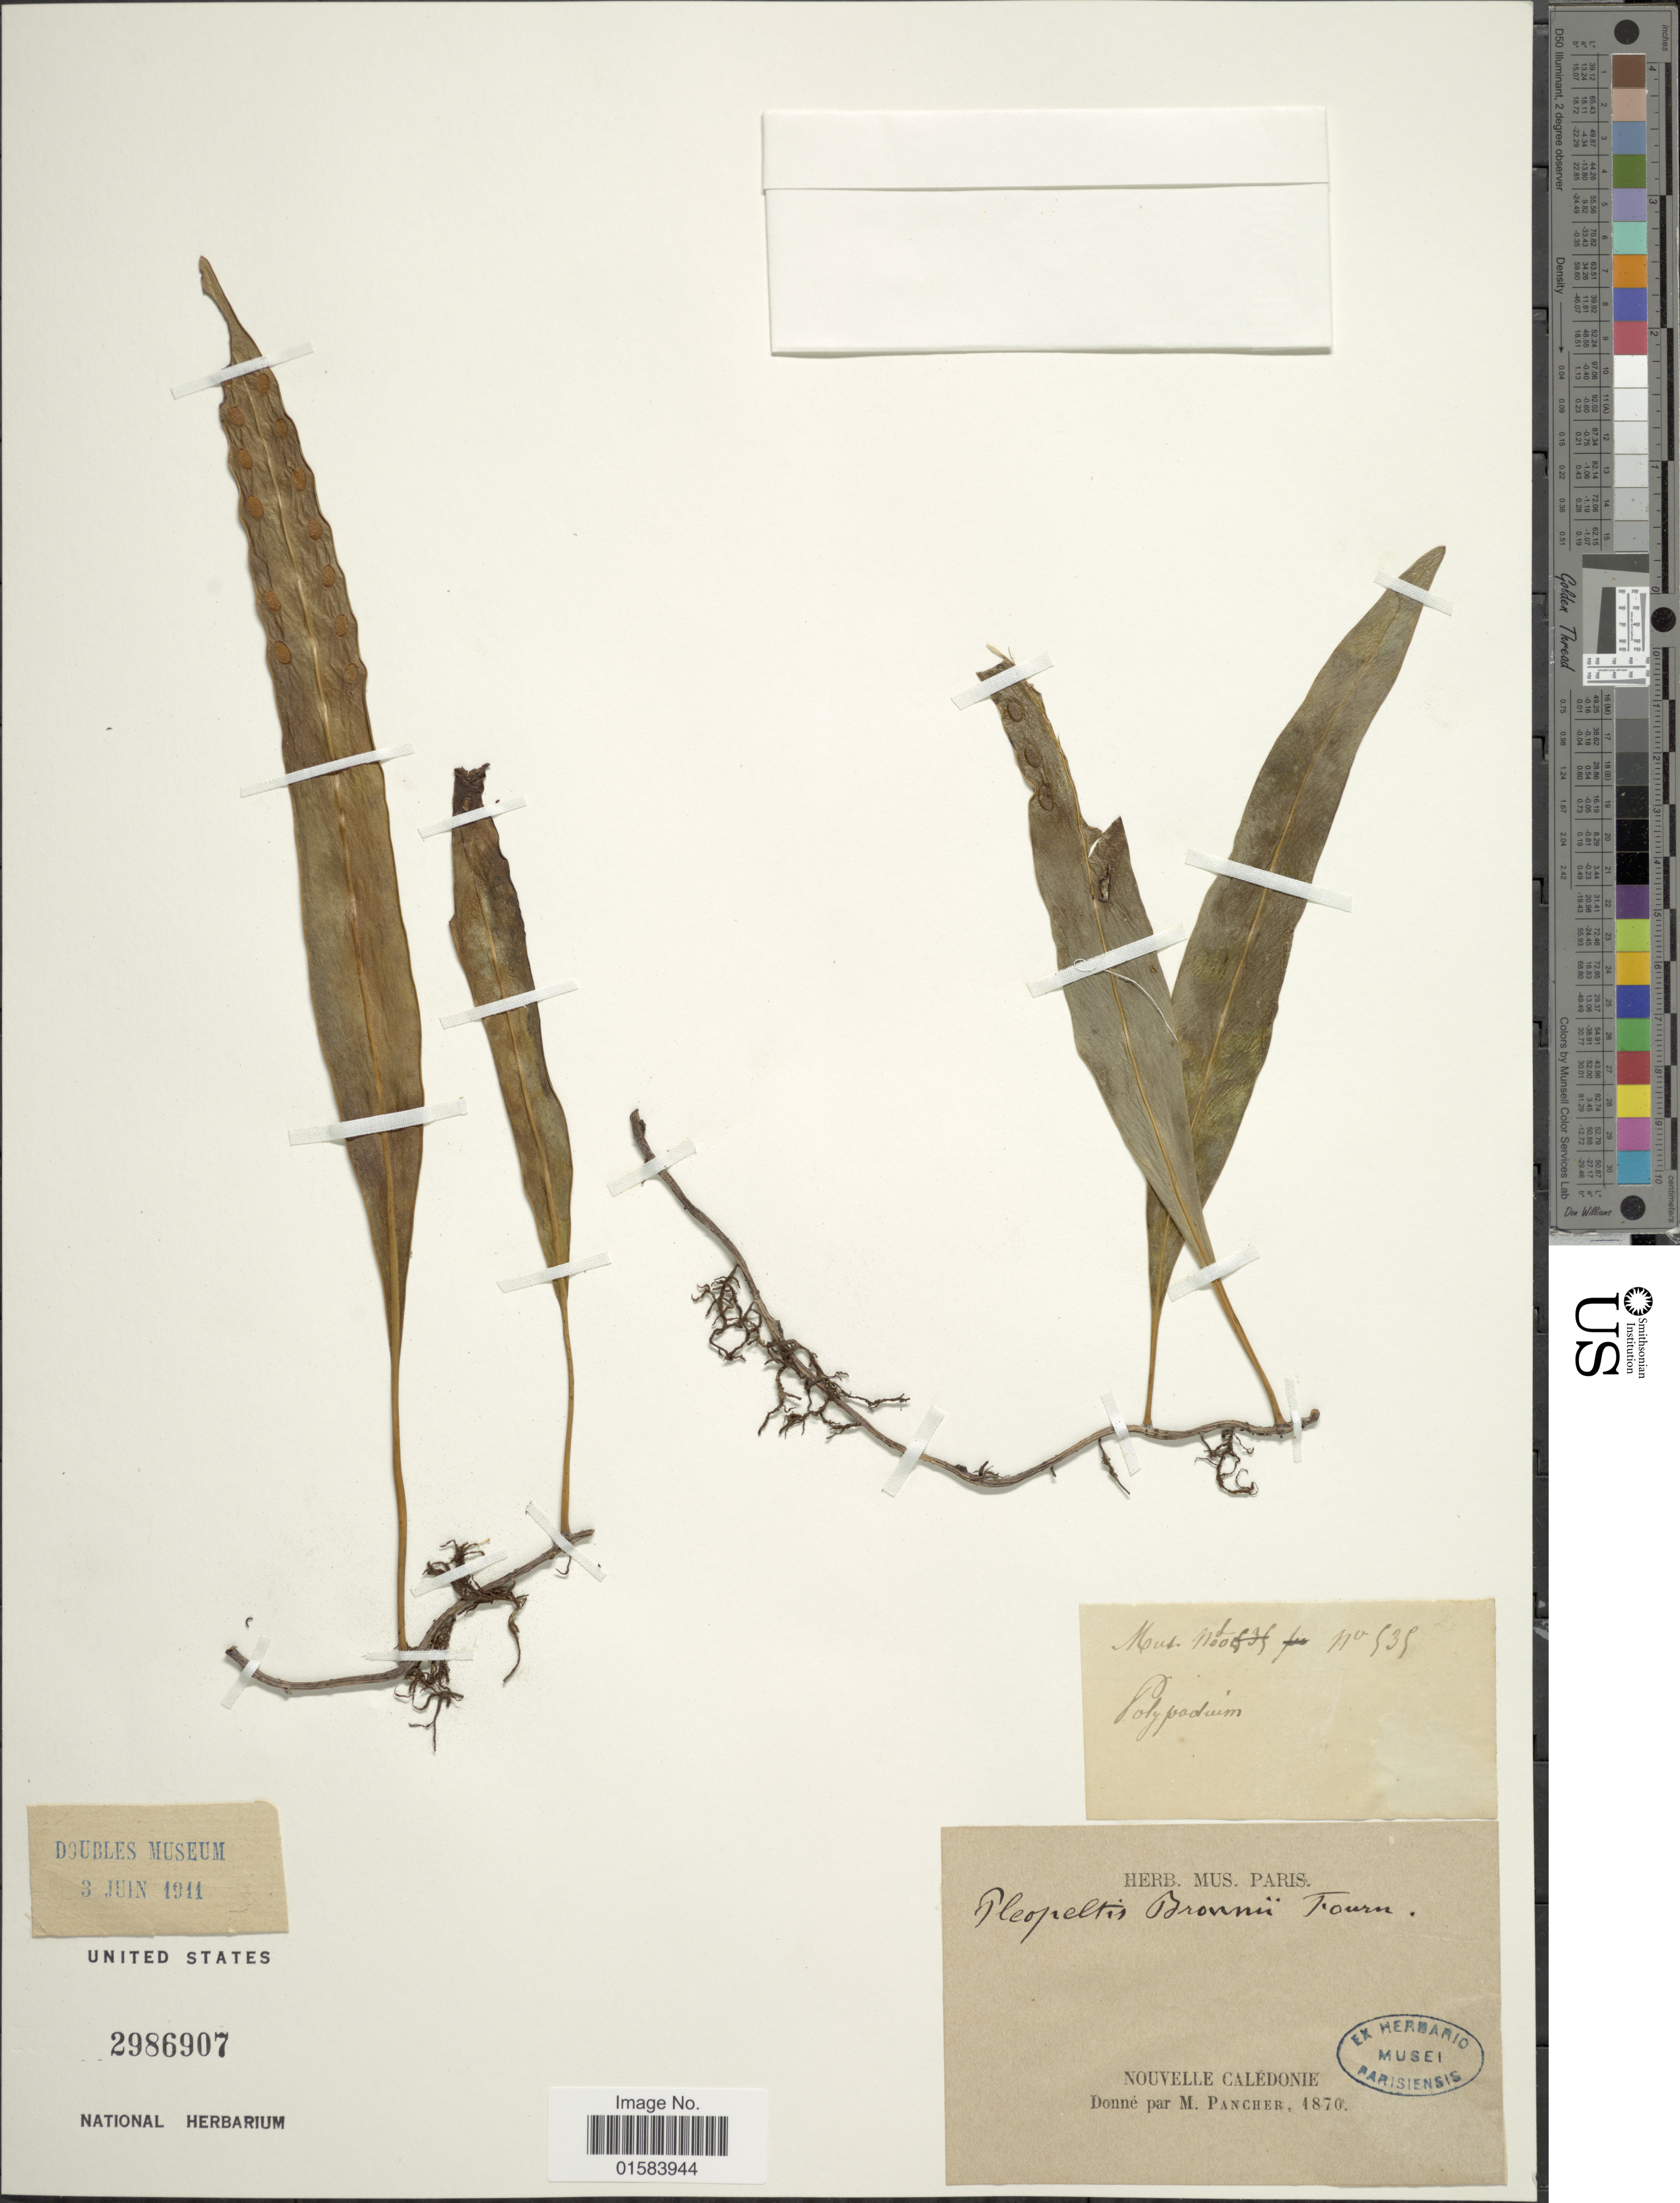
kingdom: Plantae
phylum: Tracheophyta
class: Polypodiopsida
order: Polypodiales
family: Polypodiaceae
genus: Dictymia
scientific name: Dictymia brownii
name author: (Wikstr.) Copel.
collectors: ex herb. Mus. Paris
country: New Caledonia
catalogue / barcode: US 2986907